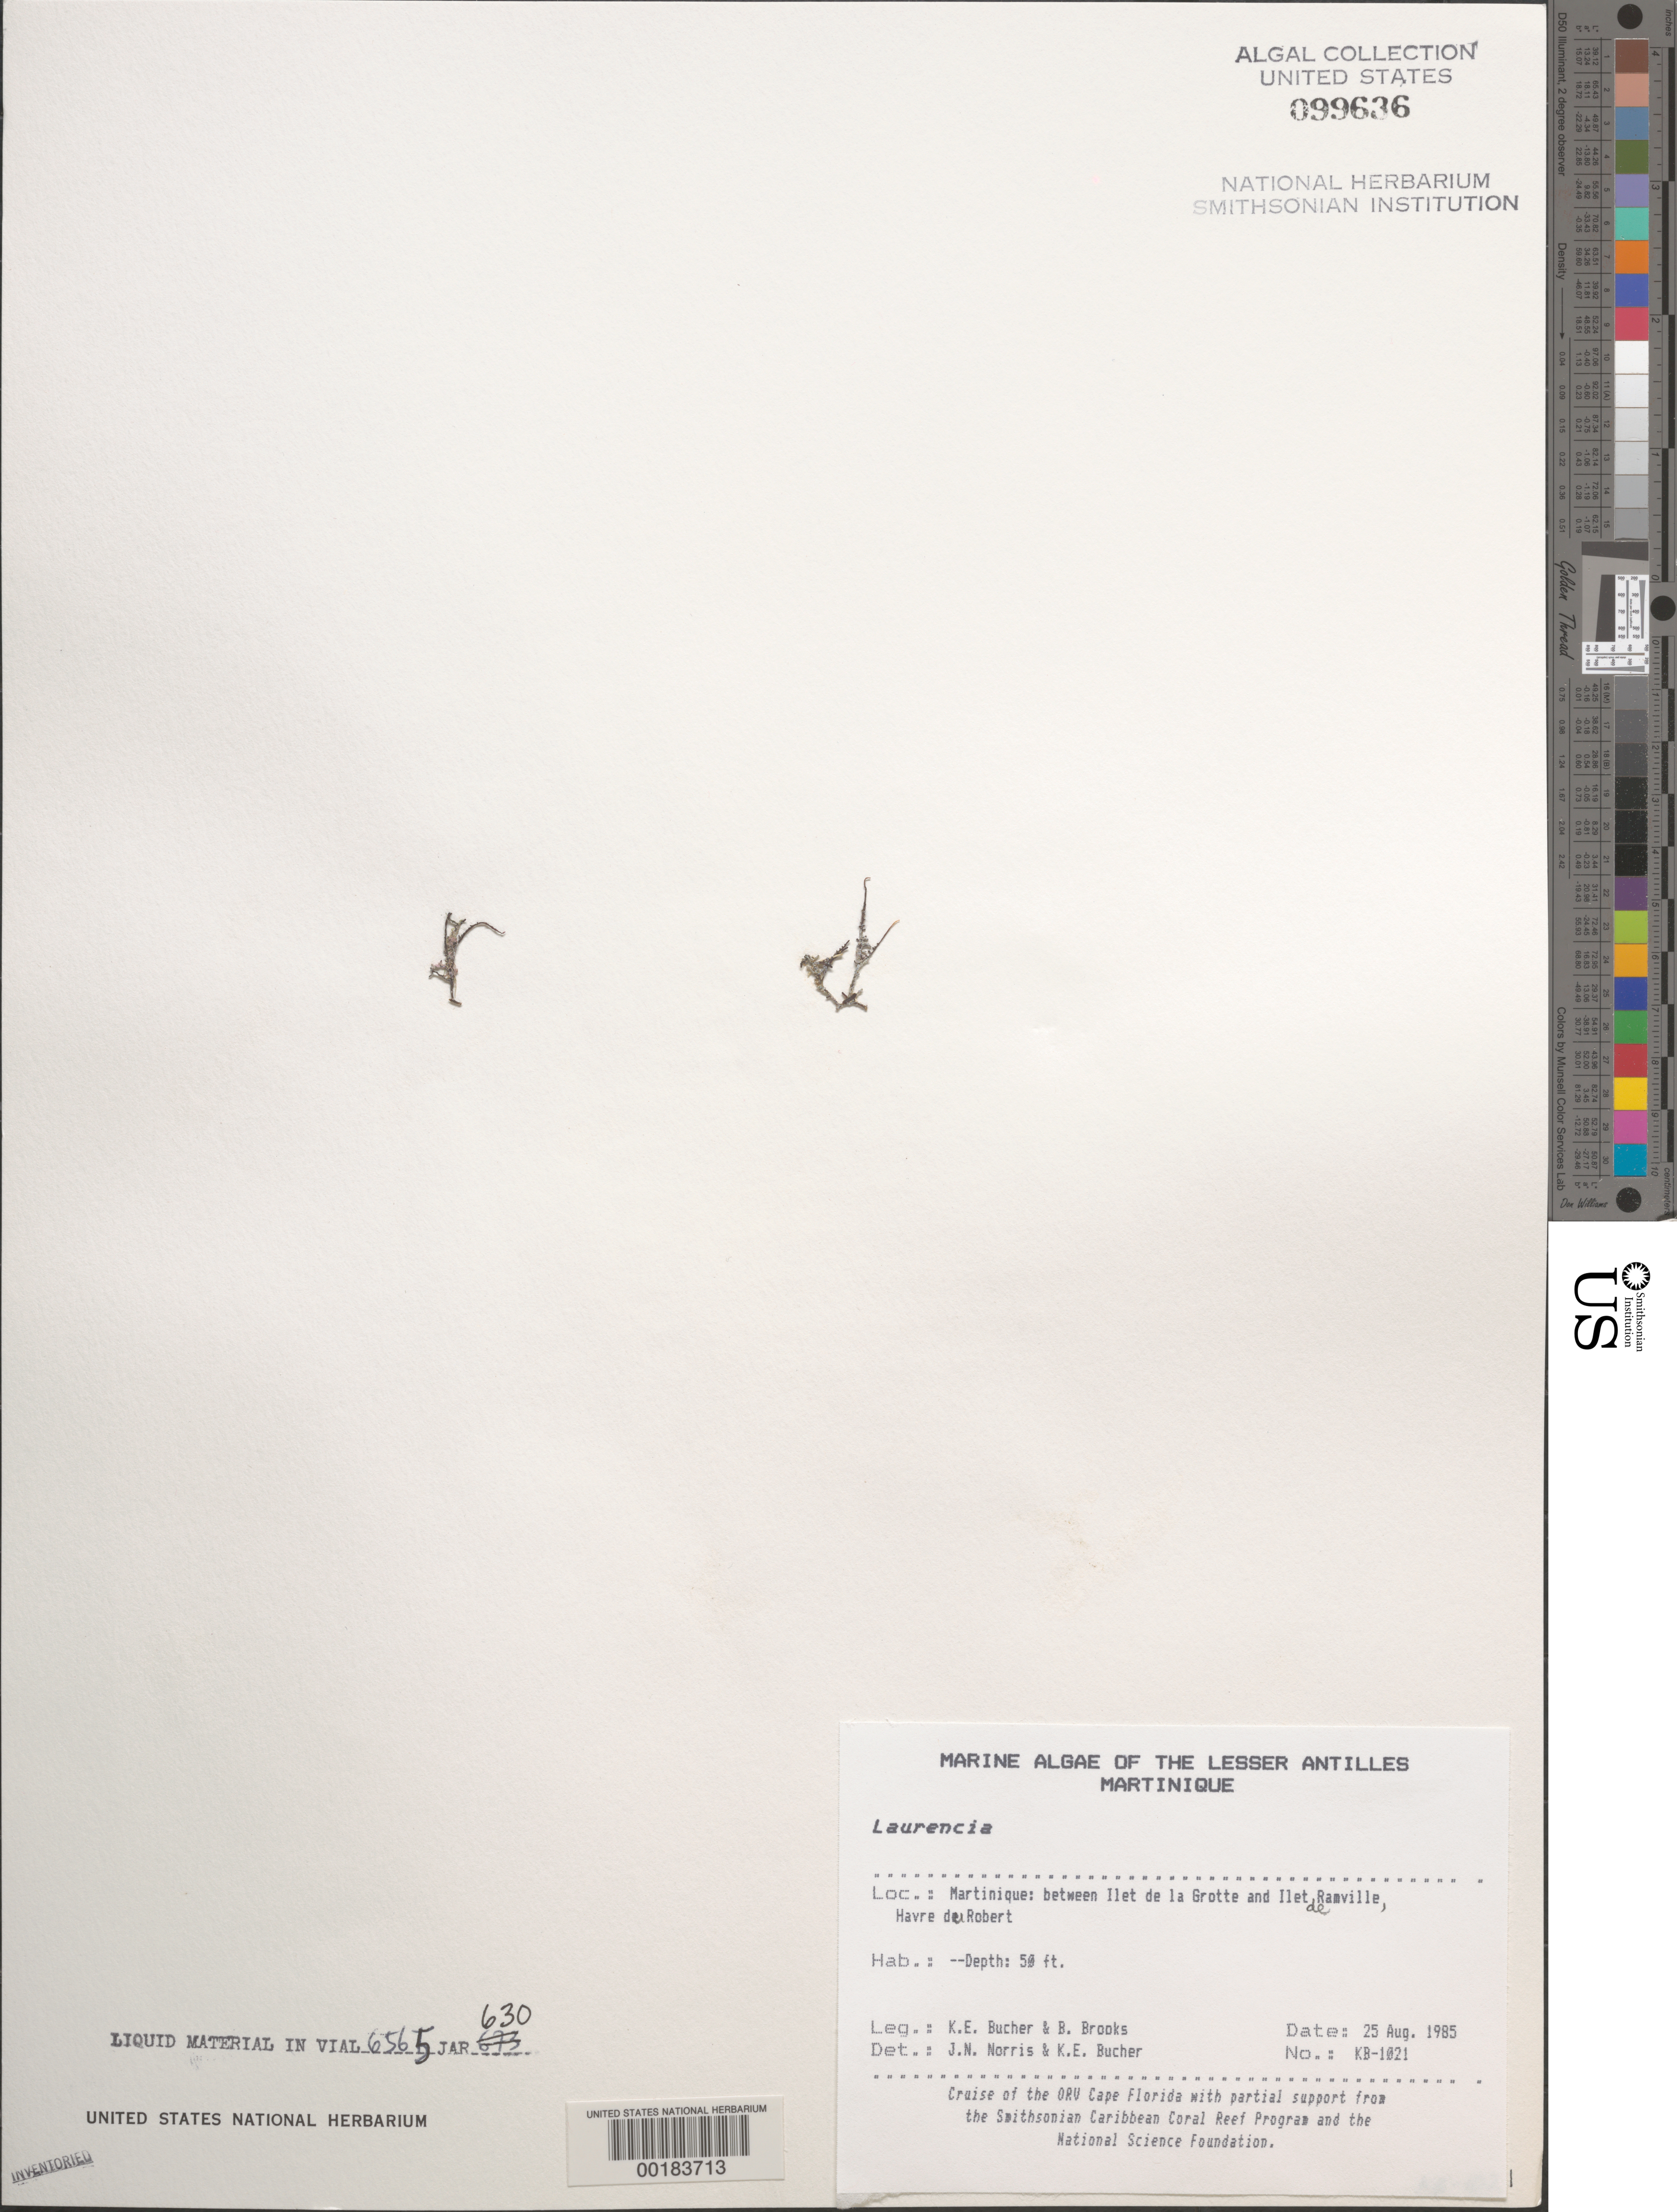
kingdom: Plantae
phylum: Rhodophyta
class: Florideophyceae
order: Ceramiales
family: Rhodomelaceae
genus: Laurencia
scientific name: Laurencia sp.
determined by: Norris, J. N.; Bucher, K. E.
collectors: K. E. Bucher & B. Brooks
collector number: Kb-1021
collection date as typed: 25 Aug 1985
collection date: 1985-08-25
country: Martinique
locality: Between Ilet de la Grotte and Ilet de Ramville, Havre du Robert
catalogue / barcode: US 99636